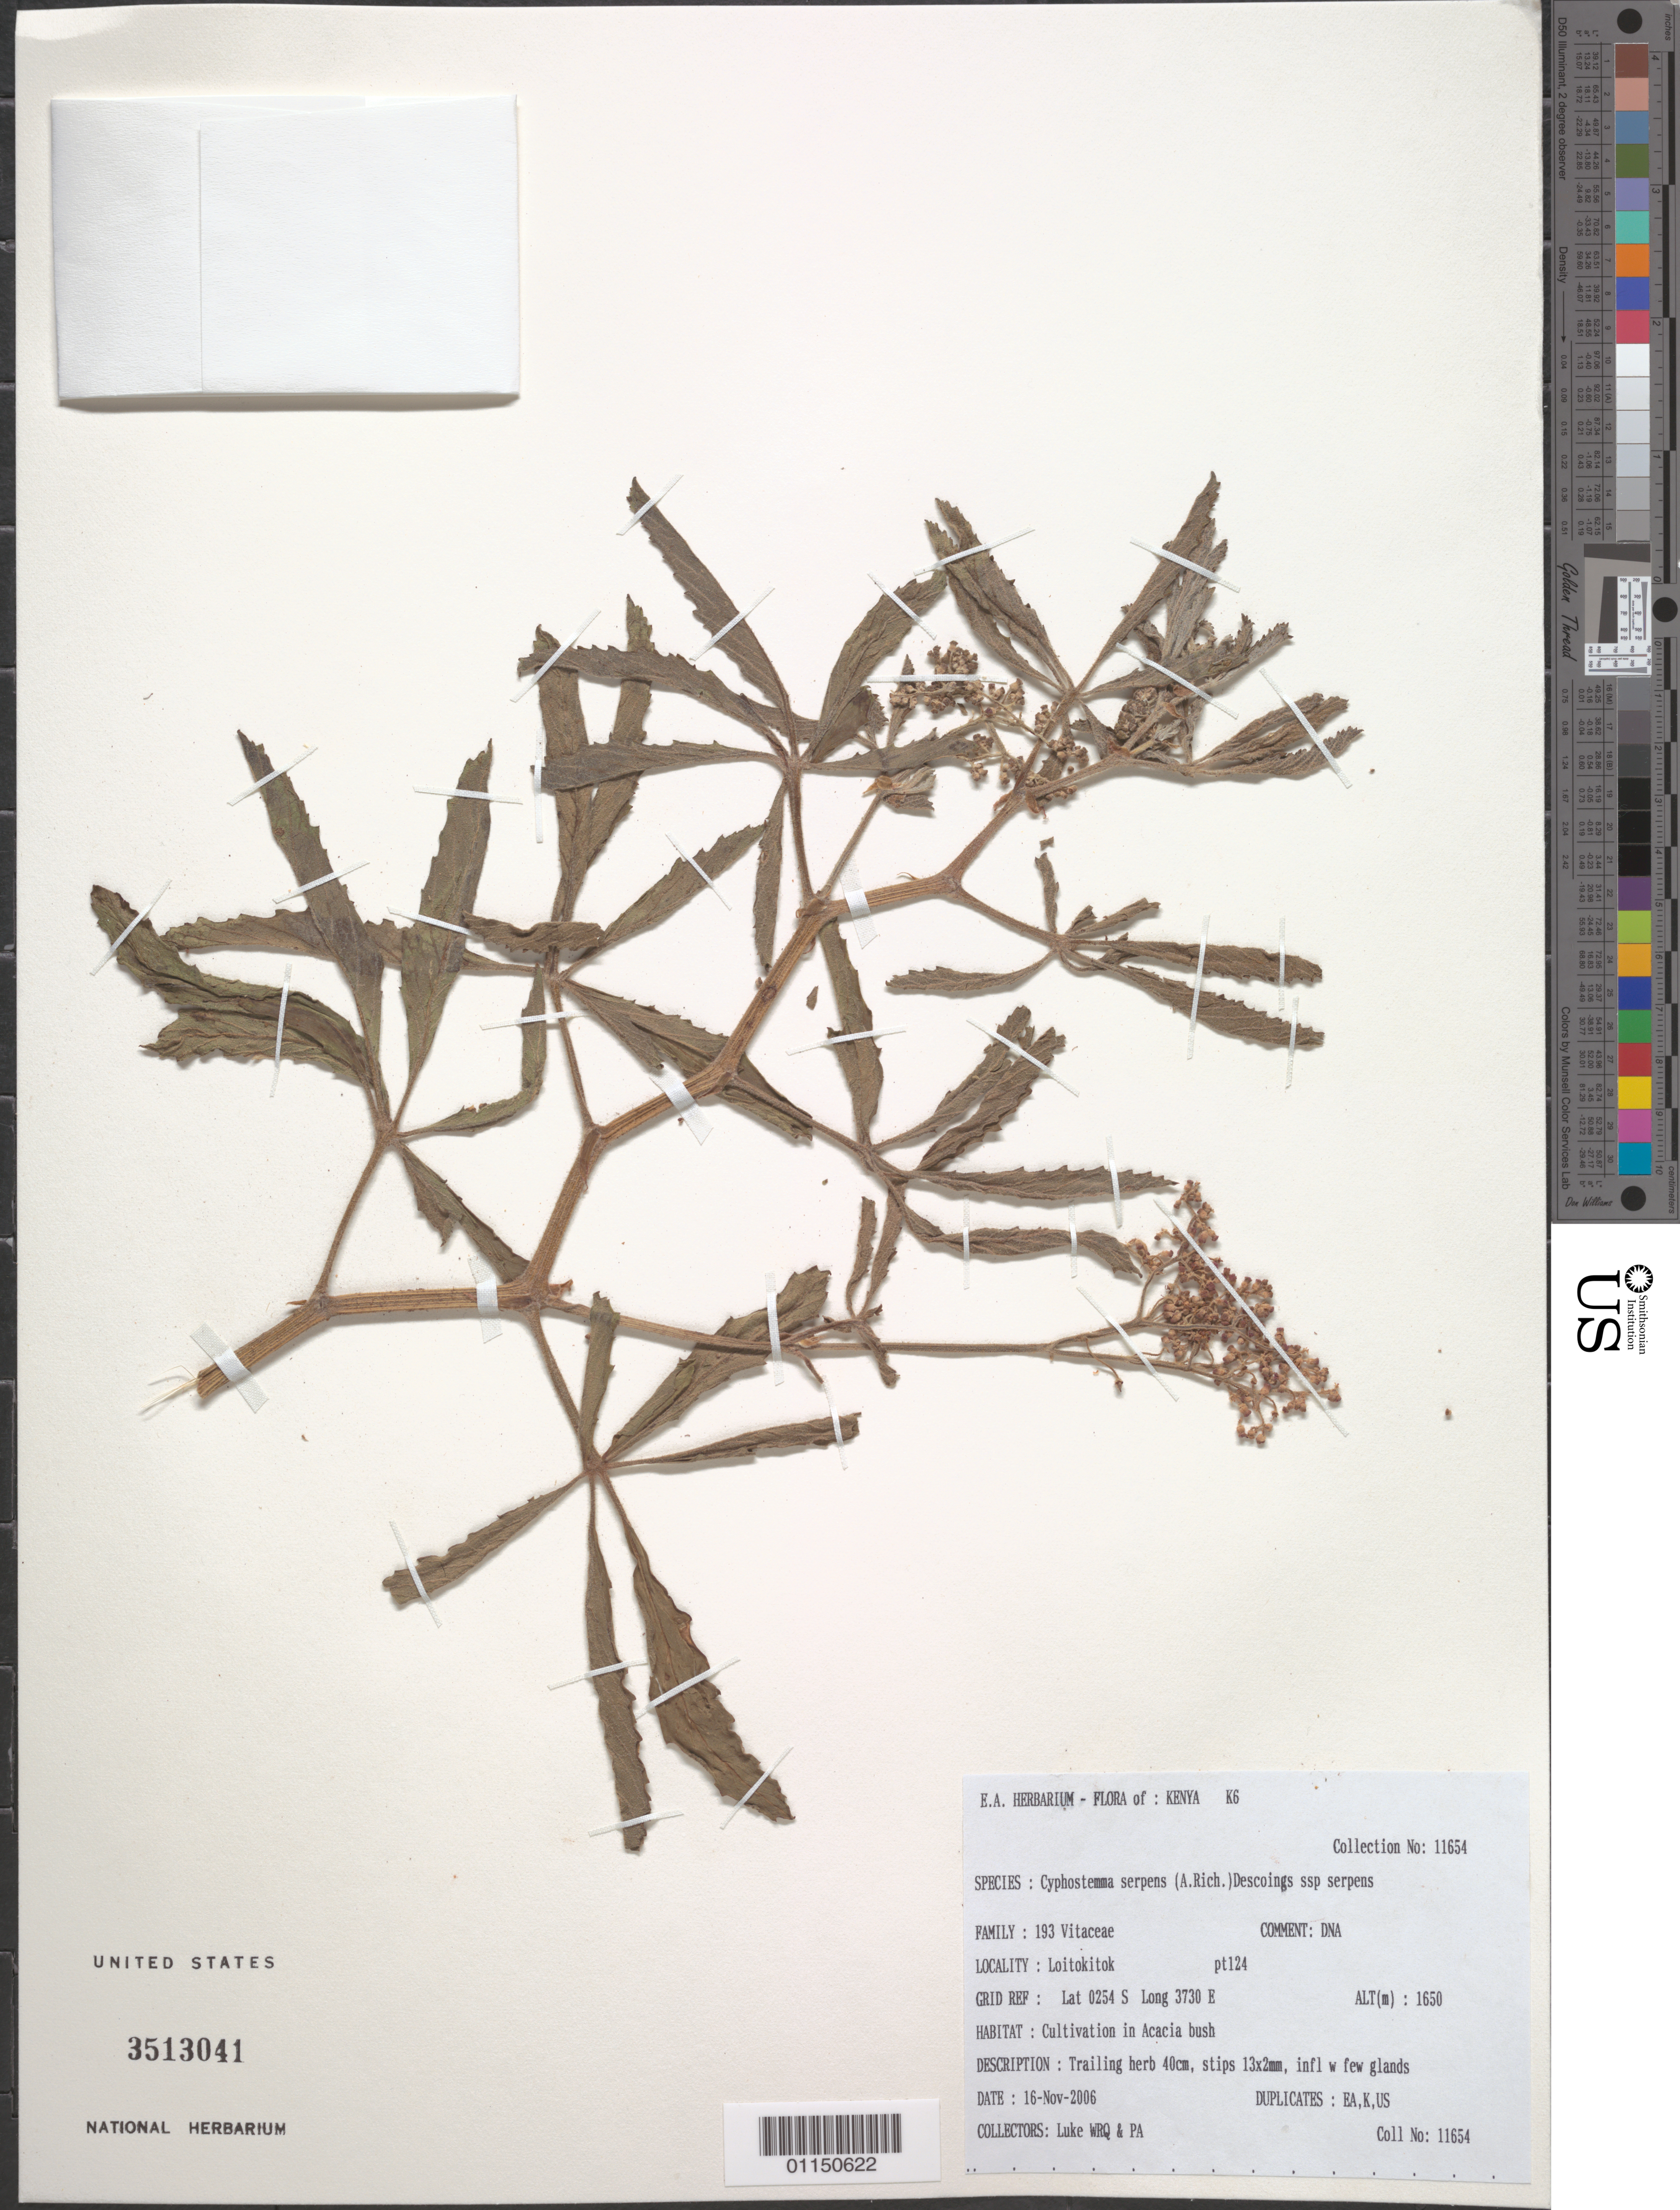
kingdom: Plantae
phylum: Tracheophyta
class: Magnoliopsida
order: Vitales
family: Vitaceae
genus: Cyphostemma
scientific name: Cyphostemma serpens subsp. serpens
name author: (A. Rich.) Desc.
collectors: Q. Luke & P. Luke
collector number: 11654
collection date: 2006-11-16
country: Kenya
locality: Loitokitok. Pt124.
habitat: Cultivation in Acacia bush. Trailing herb.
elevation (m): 1650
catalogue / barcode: US 3513041